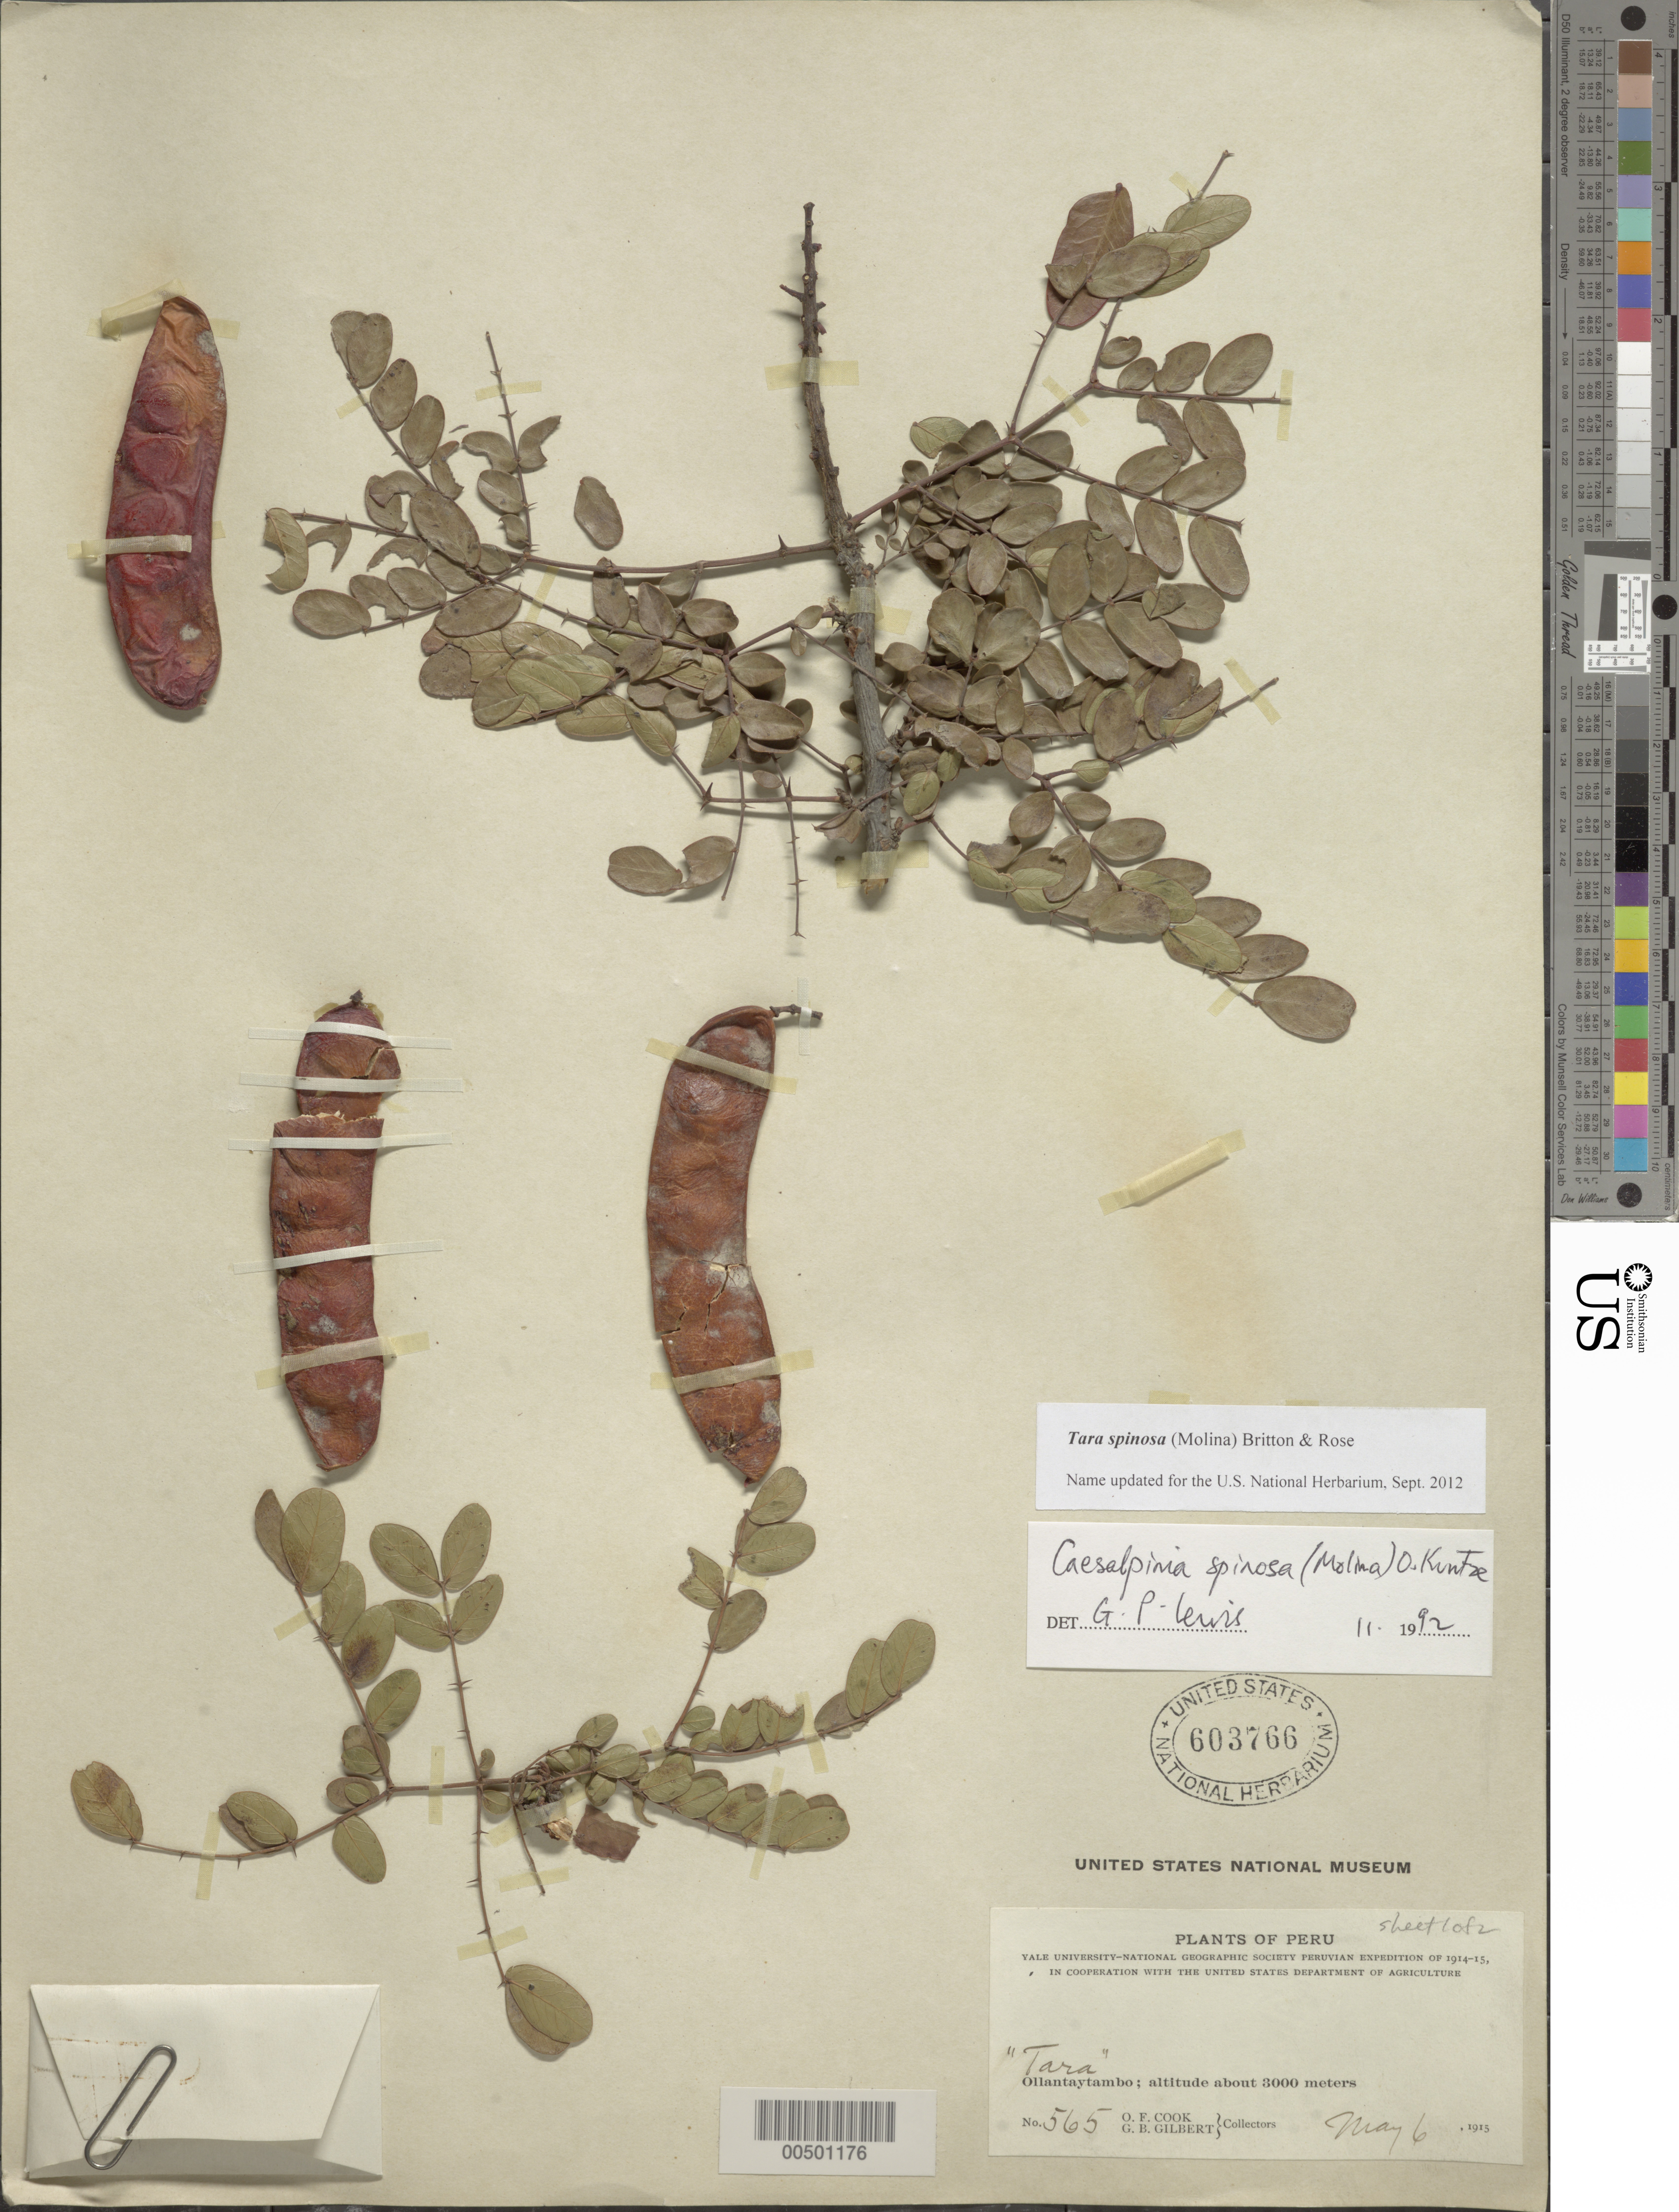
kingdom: Plantae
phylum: Tracheophyta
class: Magnoliopsida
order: Fabales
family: Fabaceae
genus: Tara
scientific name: Tara spinosa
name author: (Molina) Britton & Rose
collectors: O. F. Cook & O. Gilbert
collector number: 565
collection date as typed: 06 May 1915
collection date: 1915-05-06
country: Peru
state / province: Cusco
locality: Ollantaytambo Quito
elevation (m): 3000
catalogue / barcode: US 603766